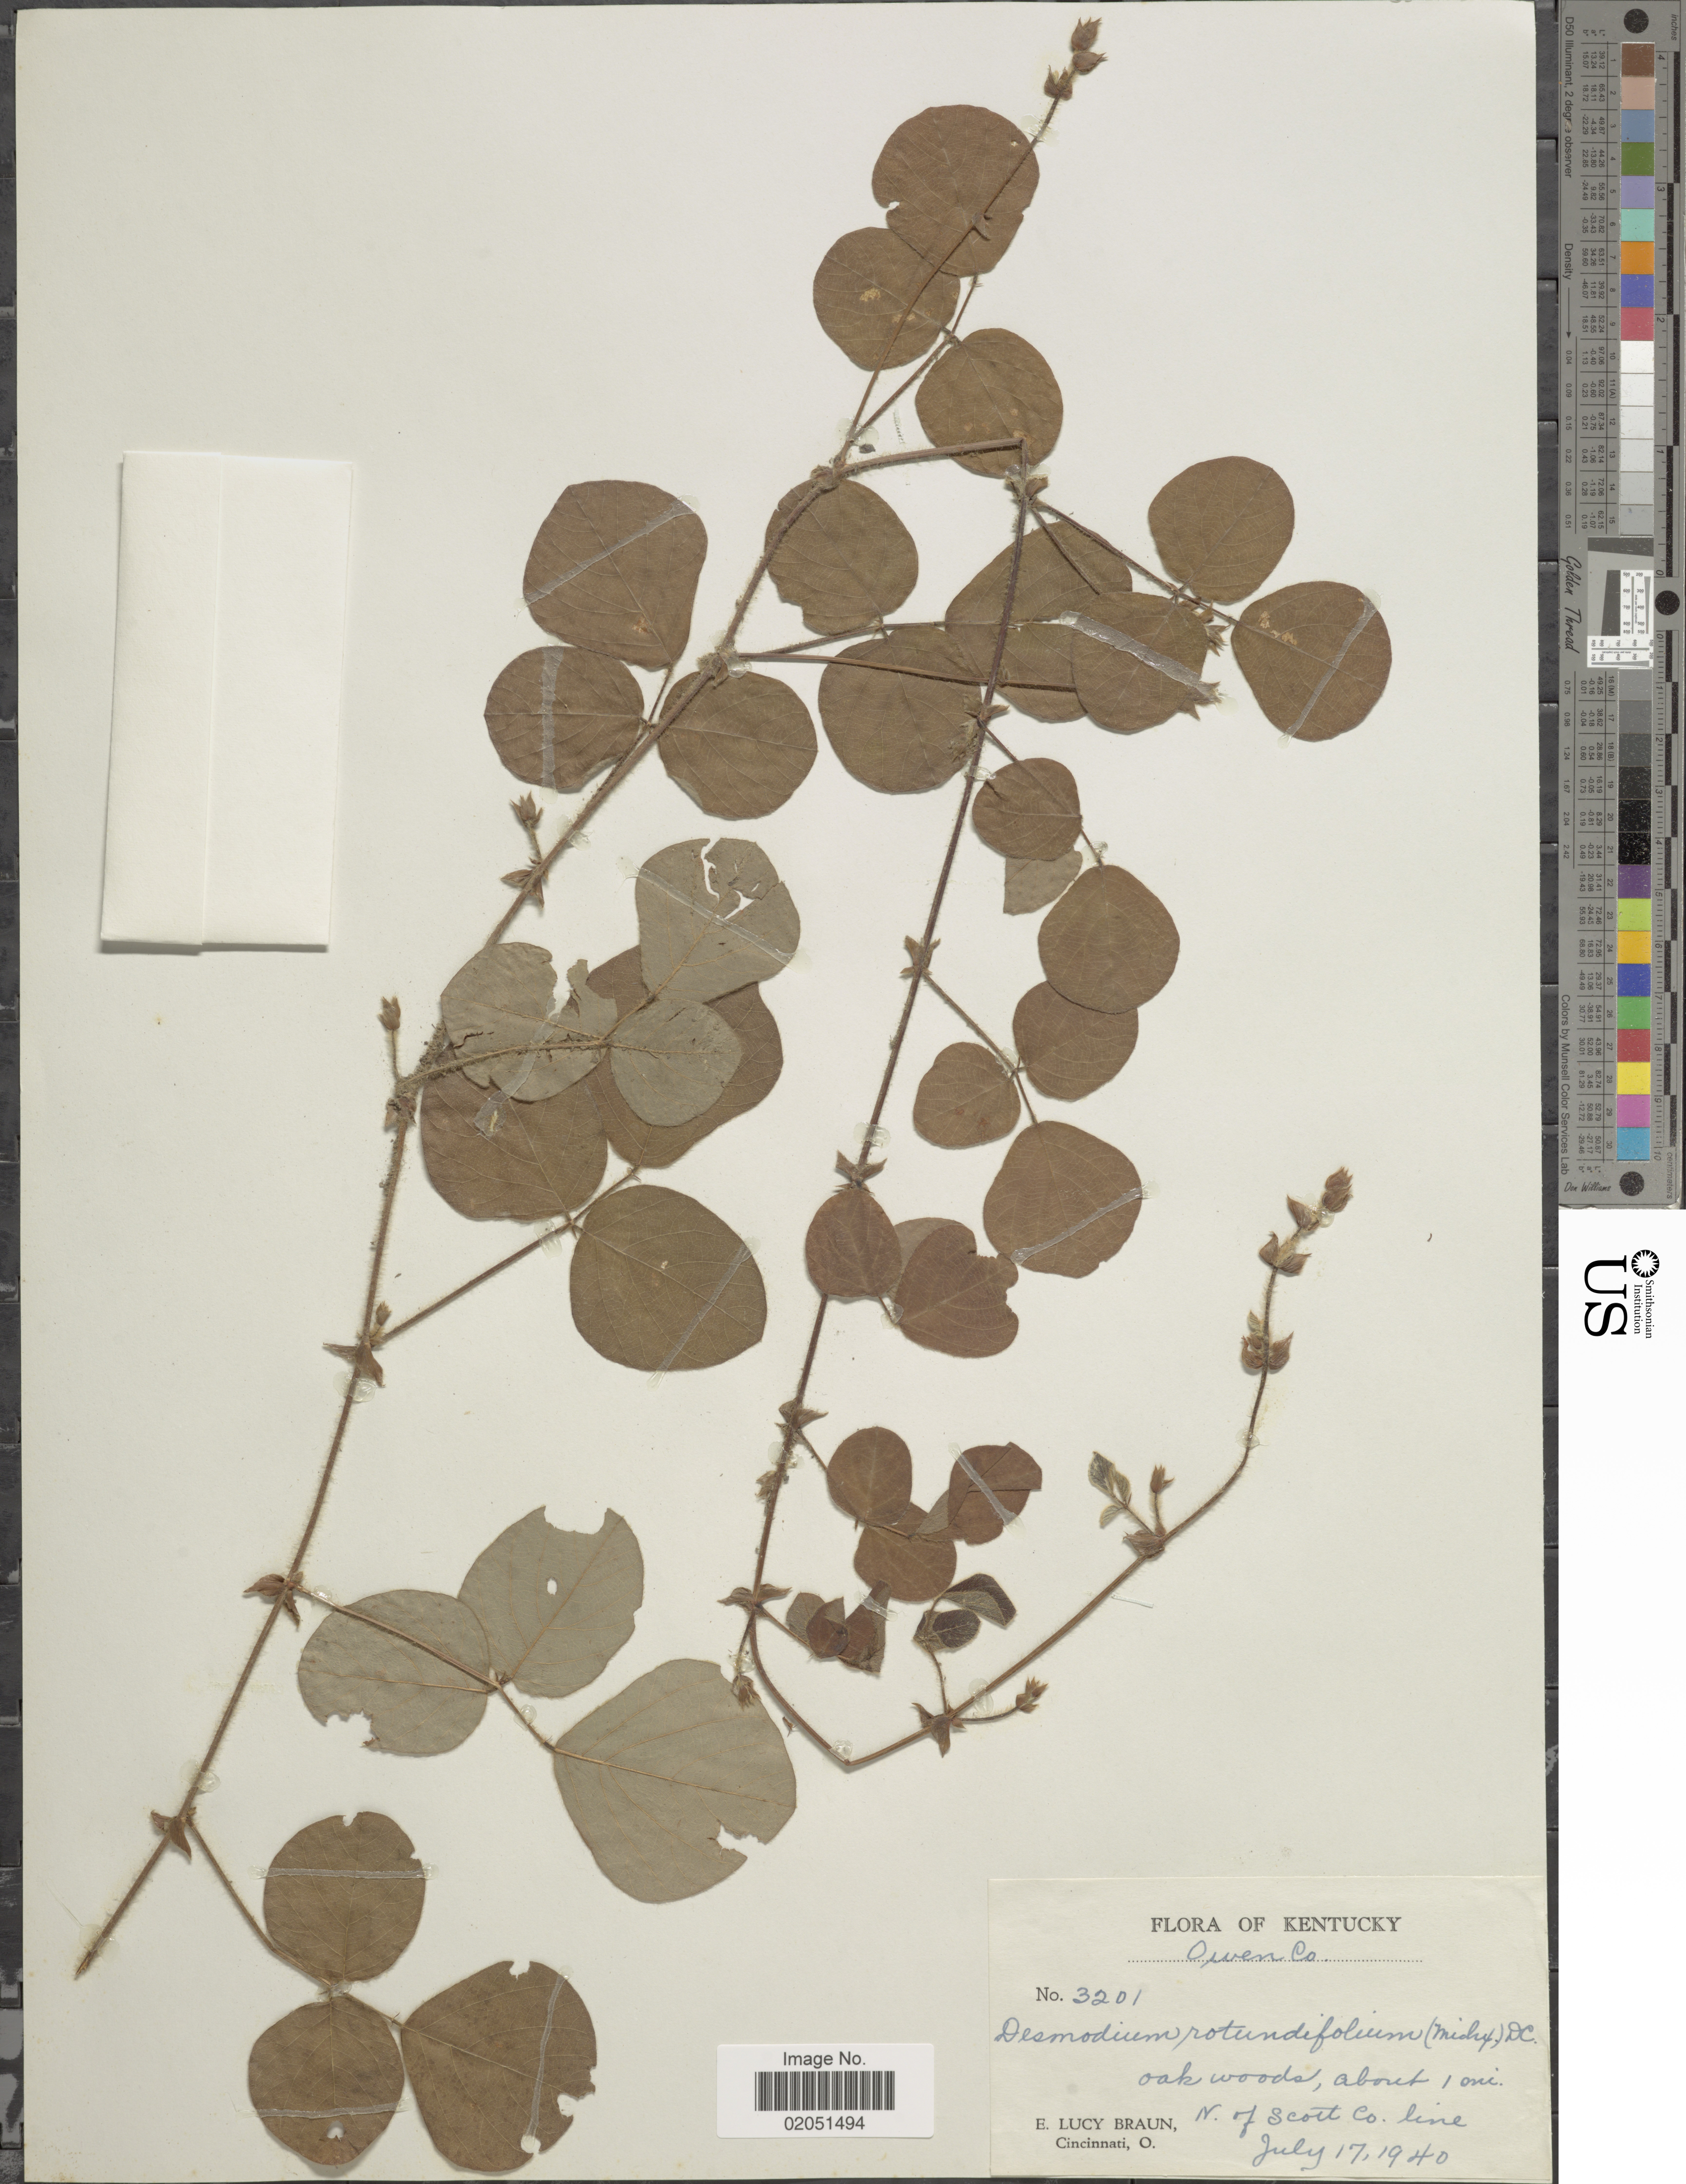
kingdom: Plantae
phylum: Tracheophyta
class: Magnoliopsida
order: Fabales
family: Fabaceae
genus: Desmodium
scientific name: Desmodium rotundifolium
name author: DC.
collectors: E. L. Braun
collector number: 3201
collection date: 1940-07-17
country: United States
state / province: Kentucky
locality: Owen Co., oak woods, about 1 mi. N. of Scott Co. line.